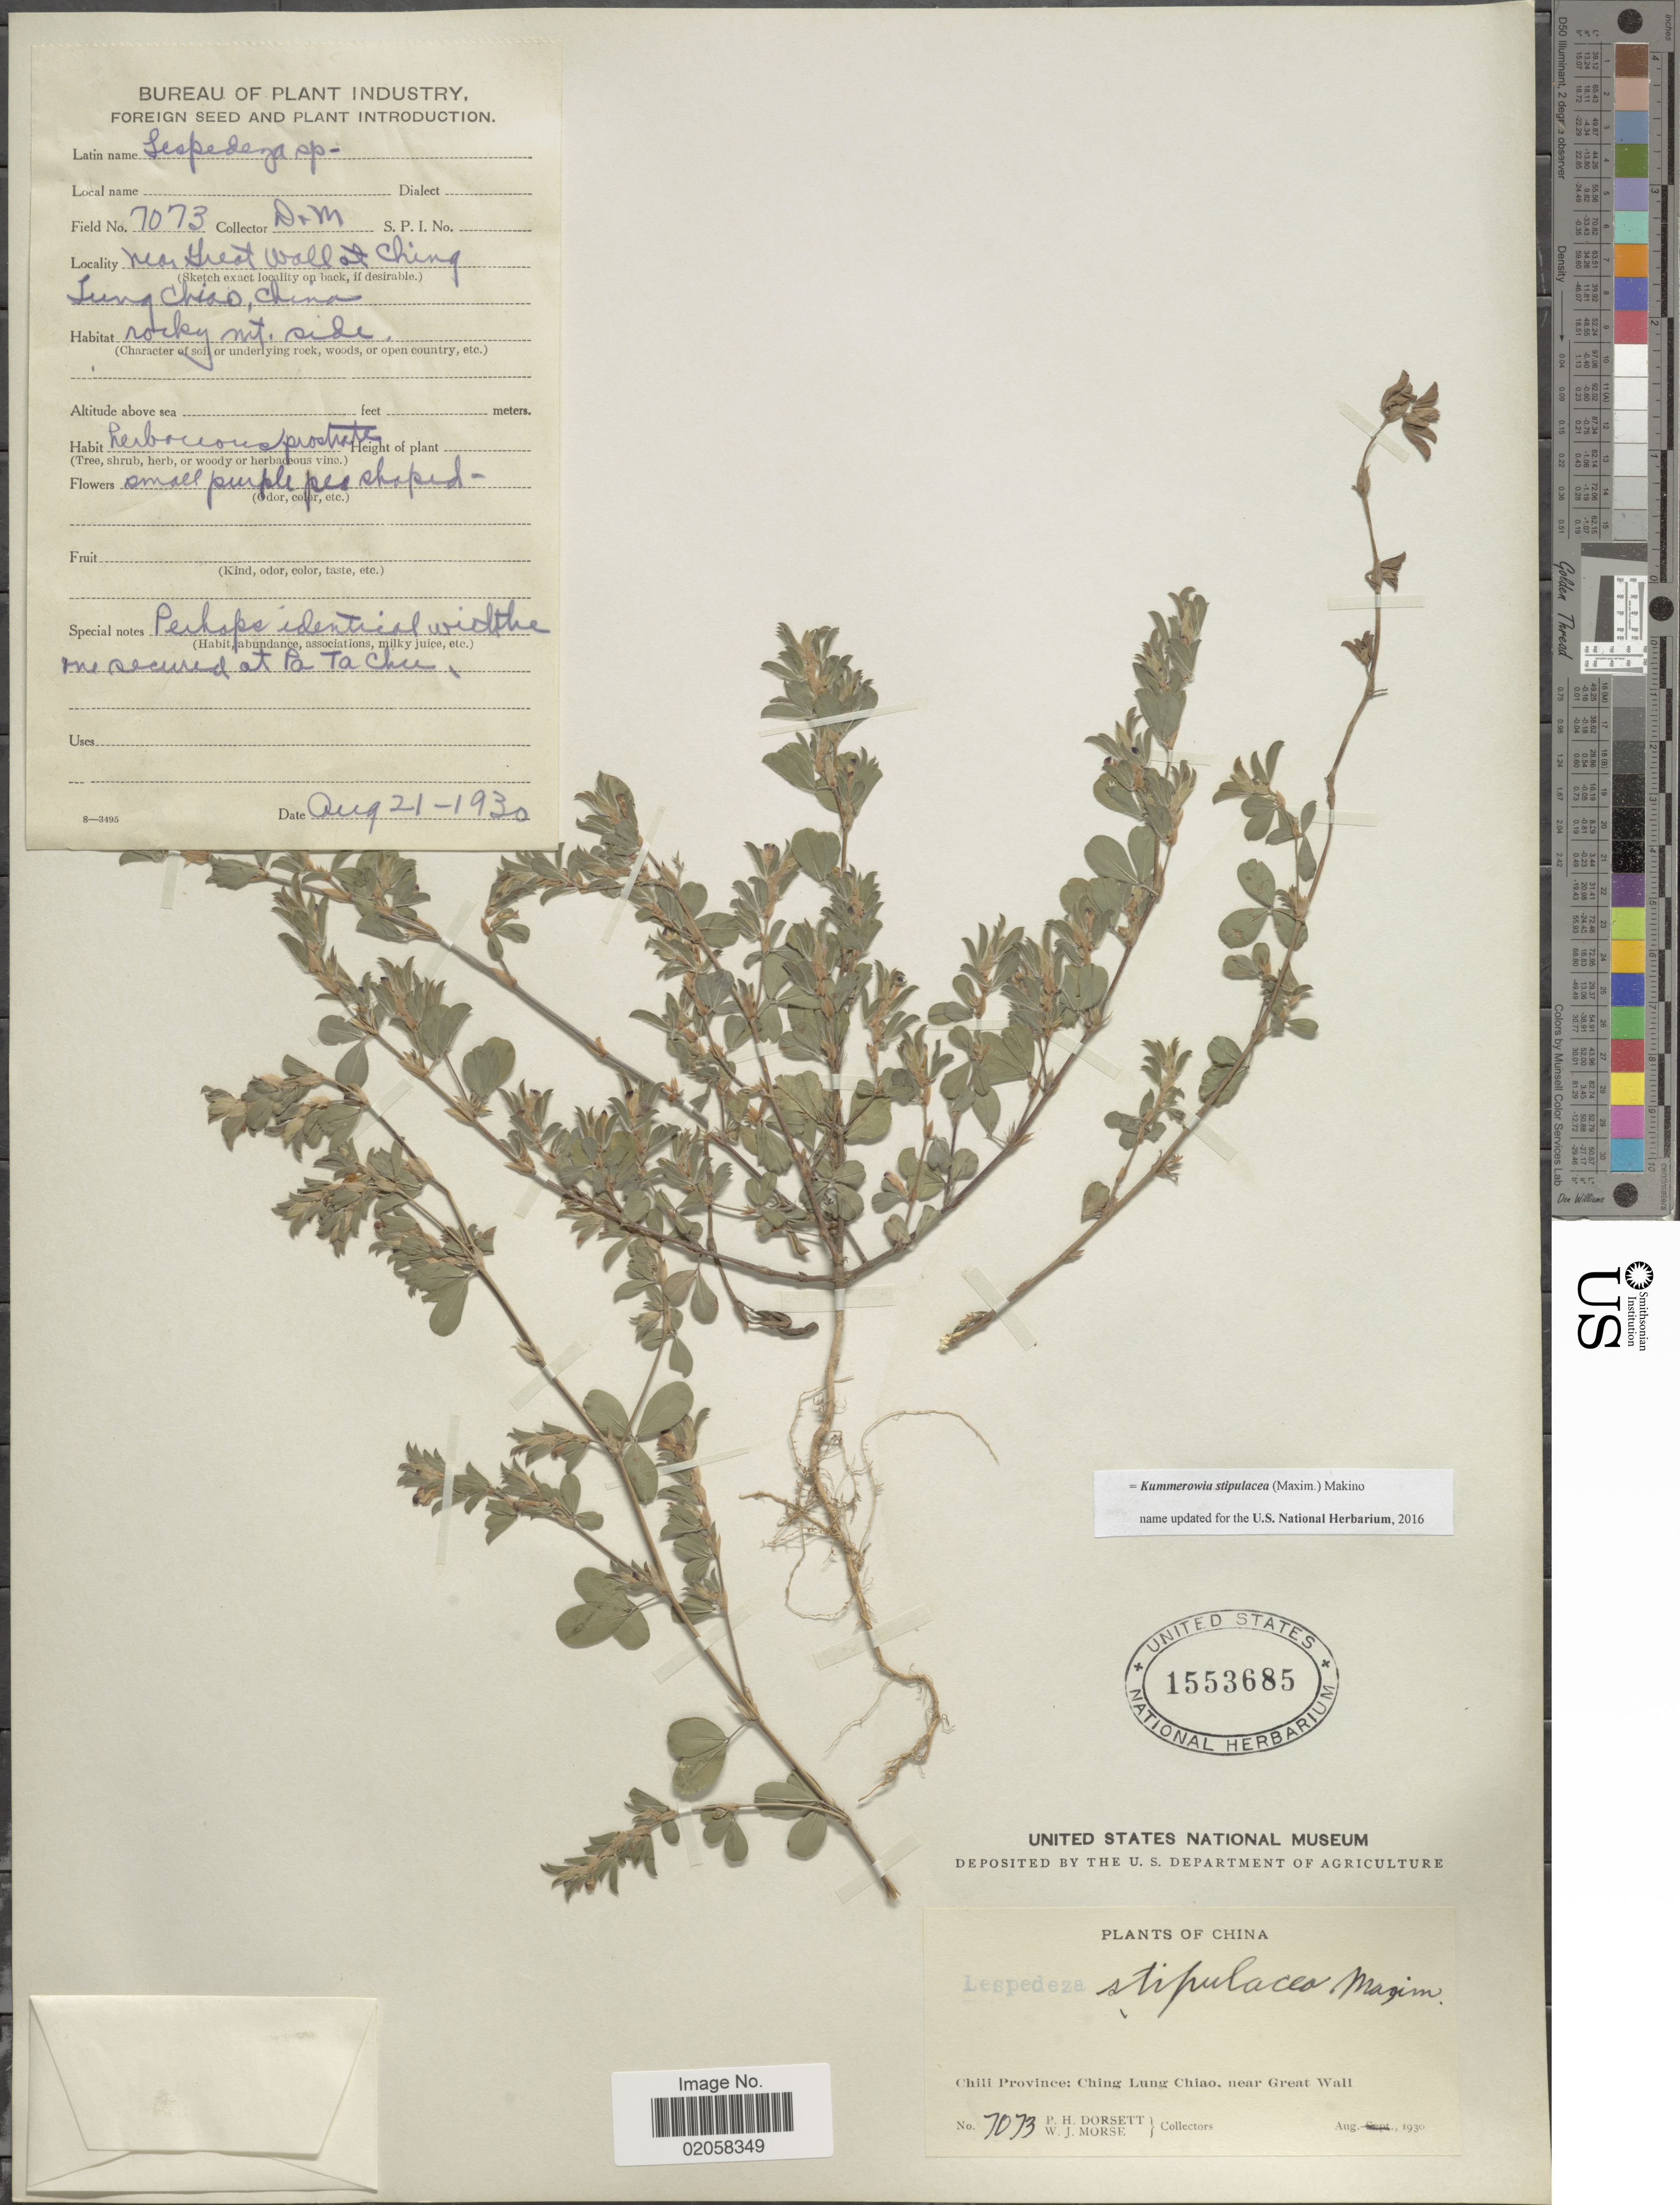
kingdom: Plantae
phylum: Tracheophyta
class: Magnoliopsida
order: Fabales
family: Fabaceae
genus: Kummerowia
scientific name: Kummerowia stipulacea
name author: (Maxim.) Makino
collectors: P. H. Dorsett & W. J. Morse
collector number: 7073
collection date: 1930-08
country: China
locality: Chili Province: Ching Lung Chiao, near Great Wall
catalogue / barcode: US 1553685